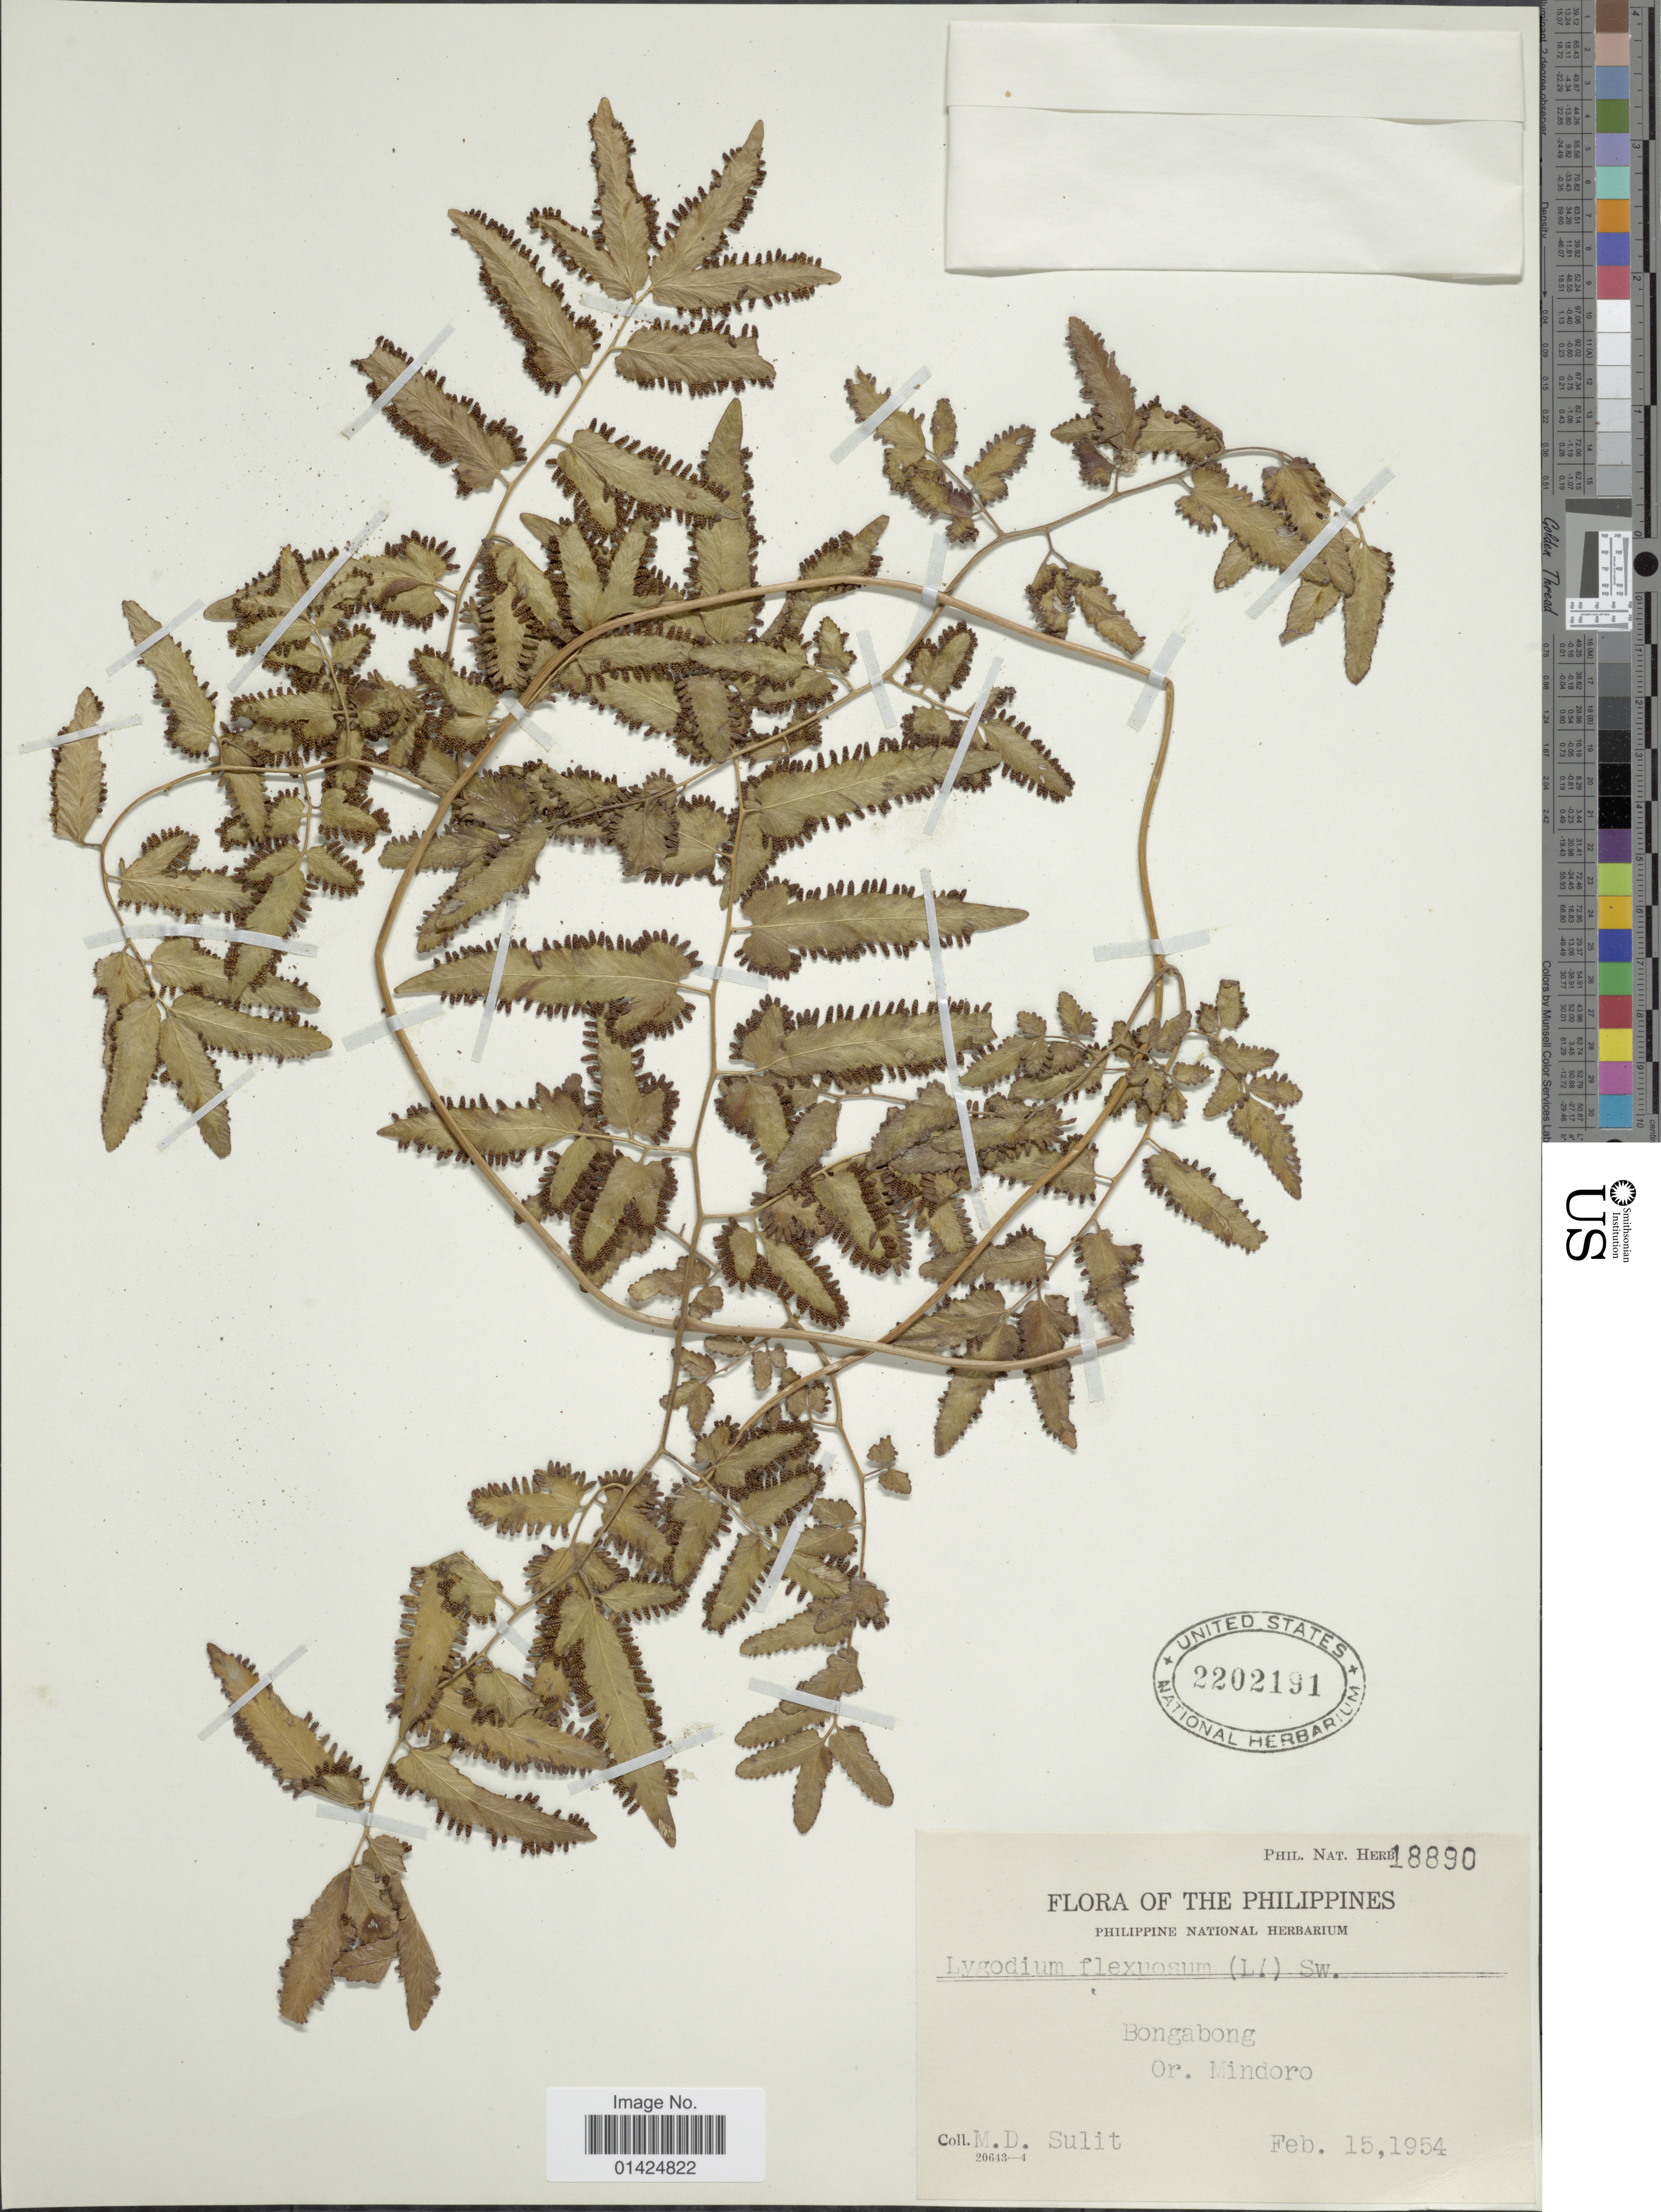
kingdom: Plantae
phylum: Tracheophyta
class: Polypodiopsida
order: Schizaeales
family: Lygodiaceae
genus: Lygodium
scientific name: Lygodium flexuosum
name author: Sw.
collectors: M. Sulit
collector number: Phil. Nat. Herb 18890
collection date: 1954-02-15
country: Philippines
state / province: Mimaropa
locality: Bongabong. Or. Mindoro.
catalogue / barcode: US 2202191